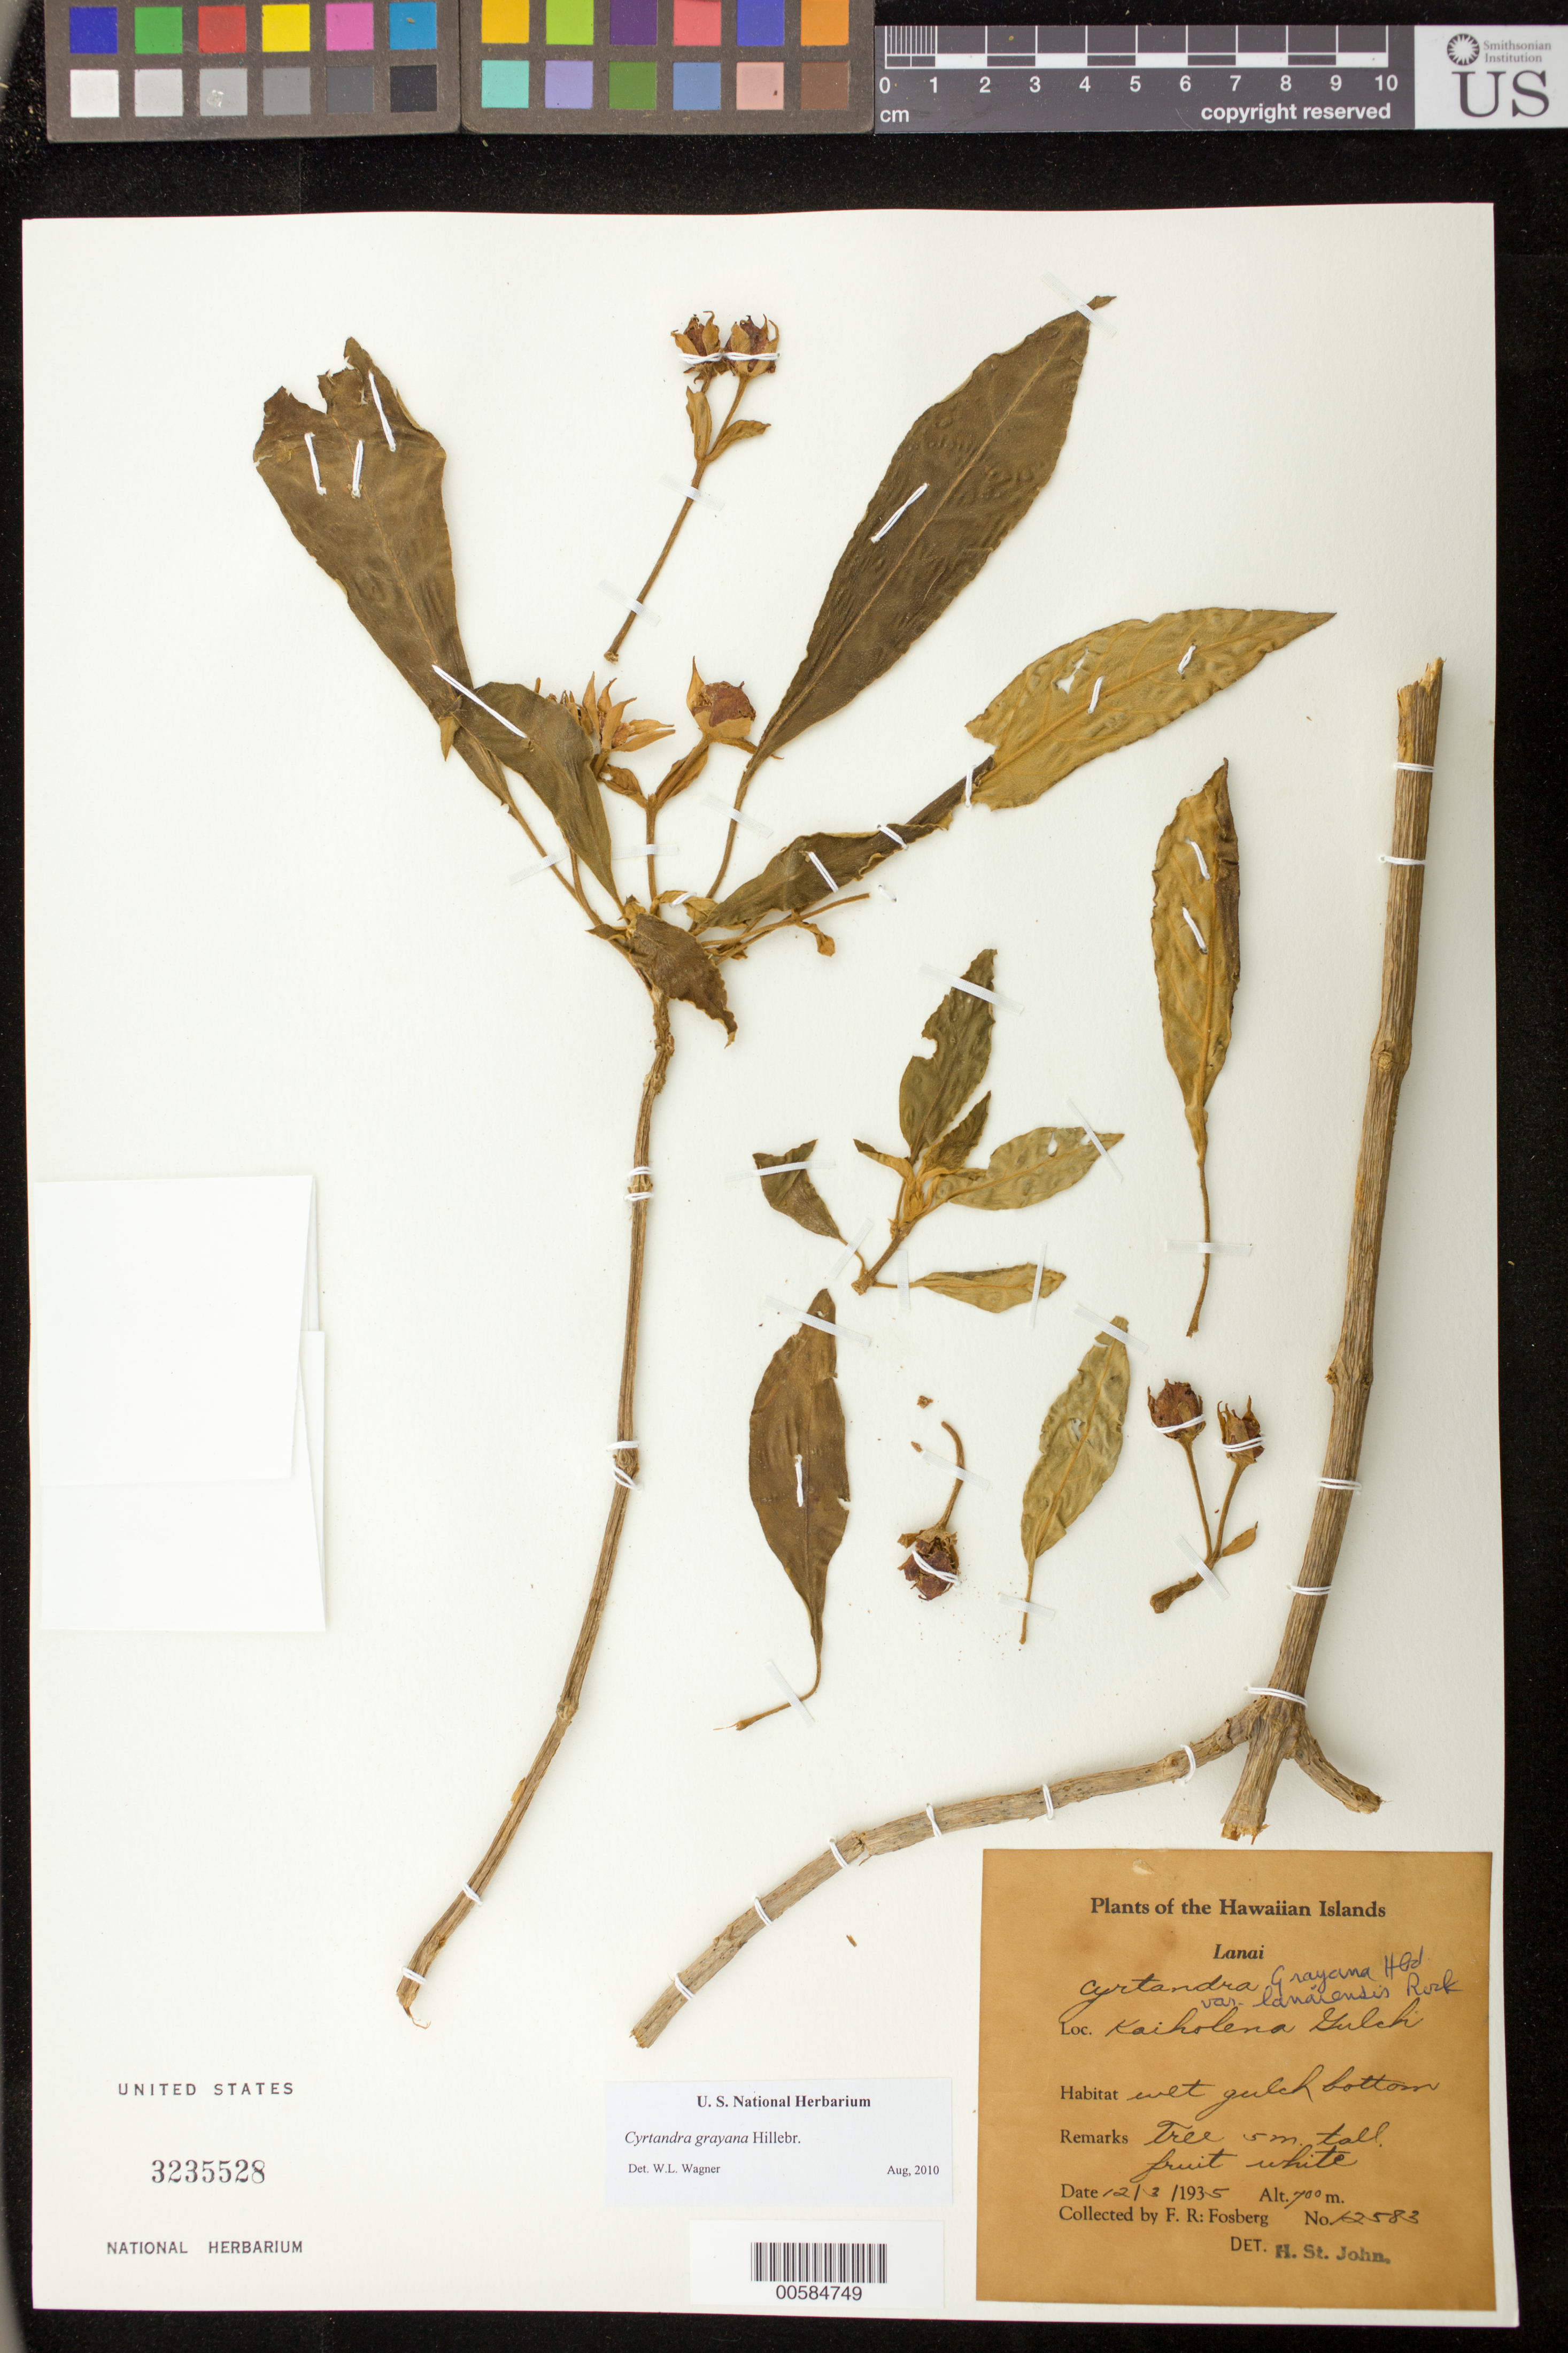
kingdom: Plantae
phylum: Tracheophyta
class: Magnoliopsida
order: Lamiales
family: Gesneriaceae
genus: Cyrtandra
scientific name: Cyrtandra grayana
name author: Hillebr.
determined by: Wagner, W. L., (BOT), Smithsonian Institution - National Museum of Natural History (UNITED STATES)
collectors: F. R. Fosberg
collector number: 12583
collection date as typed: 3 Dec 1935 or 12 Mar 1935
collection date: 1935-03-12 or 1935-12-03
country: United States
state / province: Hawaii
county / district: Maui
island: Lana'i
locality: Kaiholena Gulch.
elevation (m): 700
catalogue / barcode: US 3235528